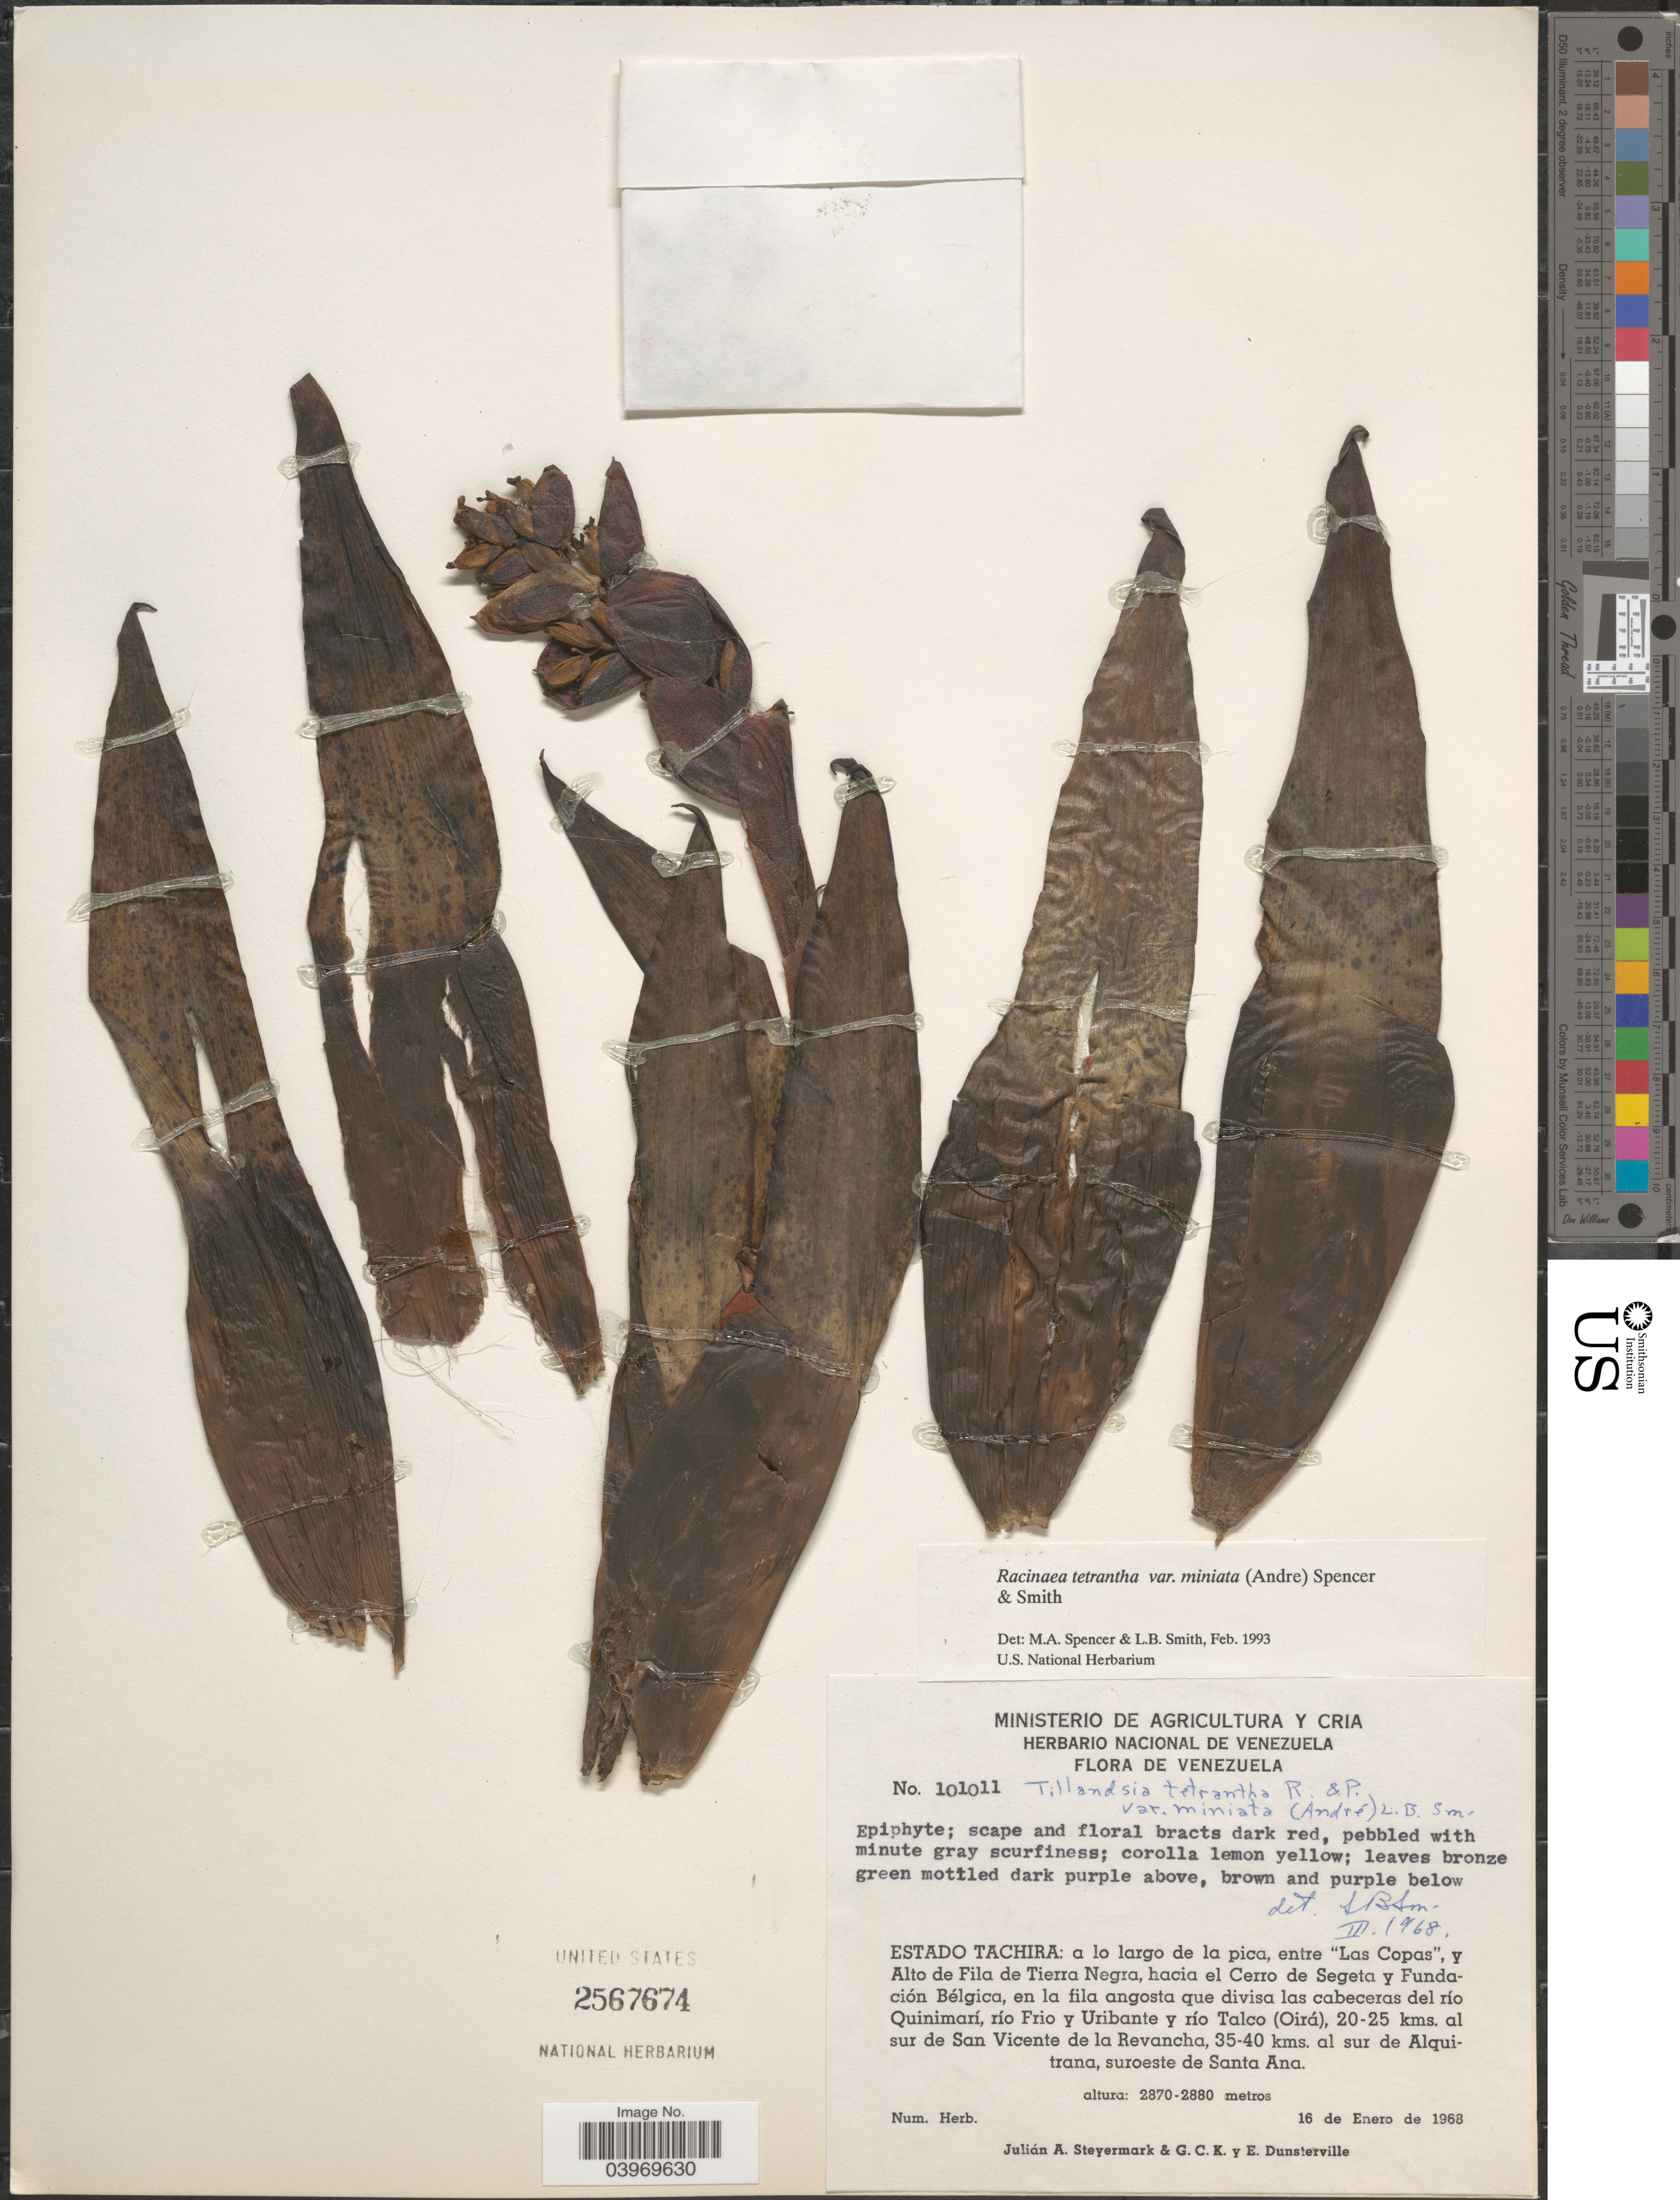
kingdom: Plantae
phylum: Tracheophyta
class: Liliopsida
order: Poales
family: Bromeliaceae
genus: Racinaea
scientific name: Racinaea tetrantha var. miniata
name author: (André) M.A. Spencer & L.B. Sm.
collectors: J. Steyermark, G. C. K. Dunsterville & E. Dunsterville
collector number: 101011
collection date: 1968-01-16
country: Venezuela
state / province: Tachira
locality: A lo largo de la pica, entre "Las Copas", y Alto de Fila de Tierra Negra, hacia el Cerro de Segeta y Fundación Bélgica, en la fila angosta que divisa las cabeceras del río Quinimarí, río Frio y Uribante y río Talco (Oirá), 20-25 kms. al sur de San Vicente de la Revancha, 35-40 kms. al sur de Alquitrana, suroeste de Santa Ana.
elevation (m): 2870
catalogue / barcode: US 2567674